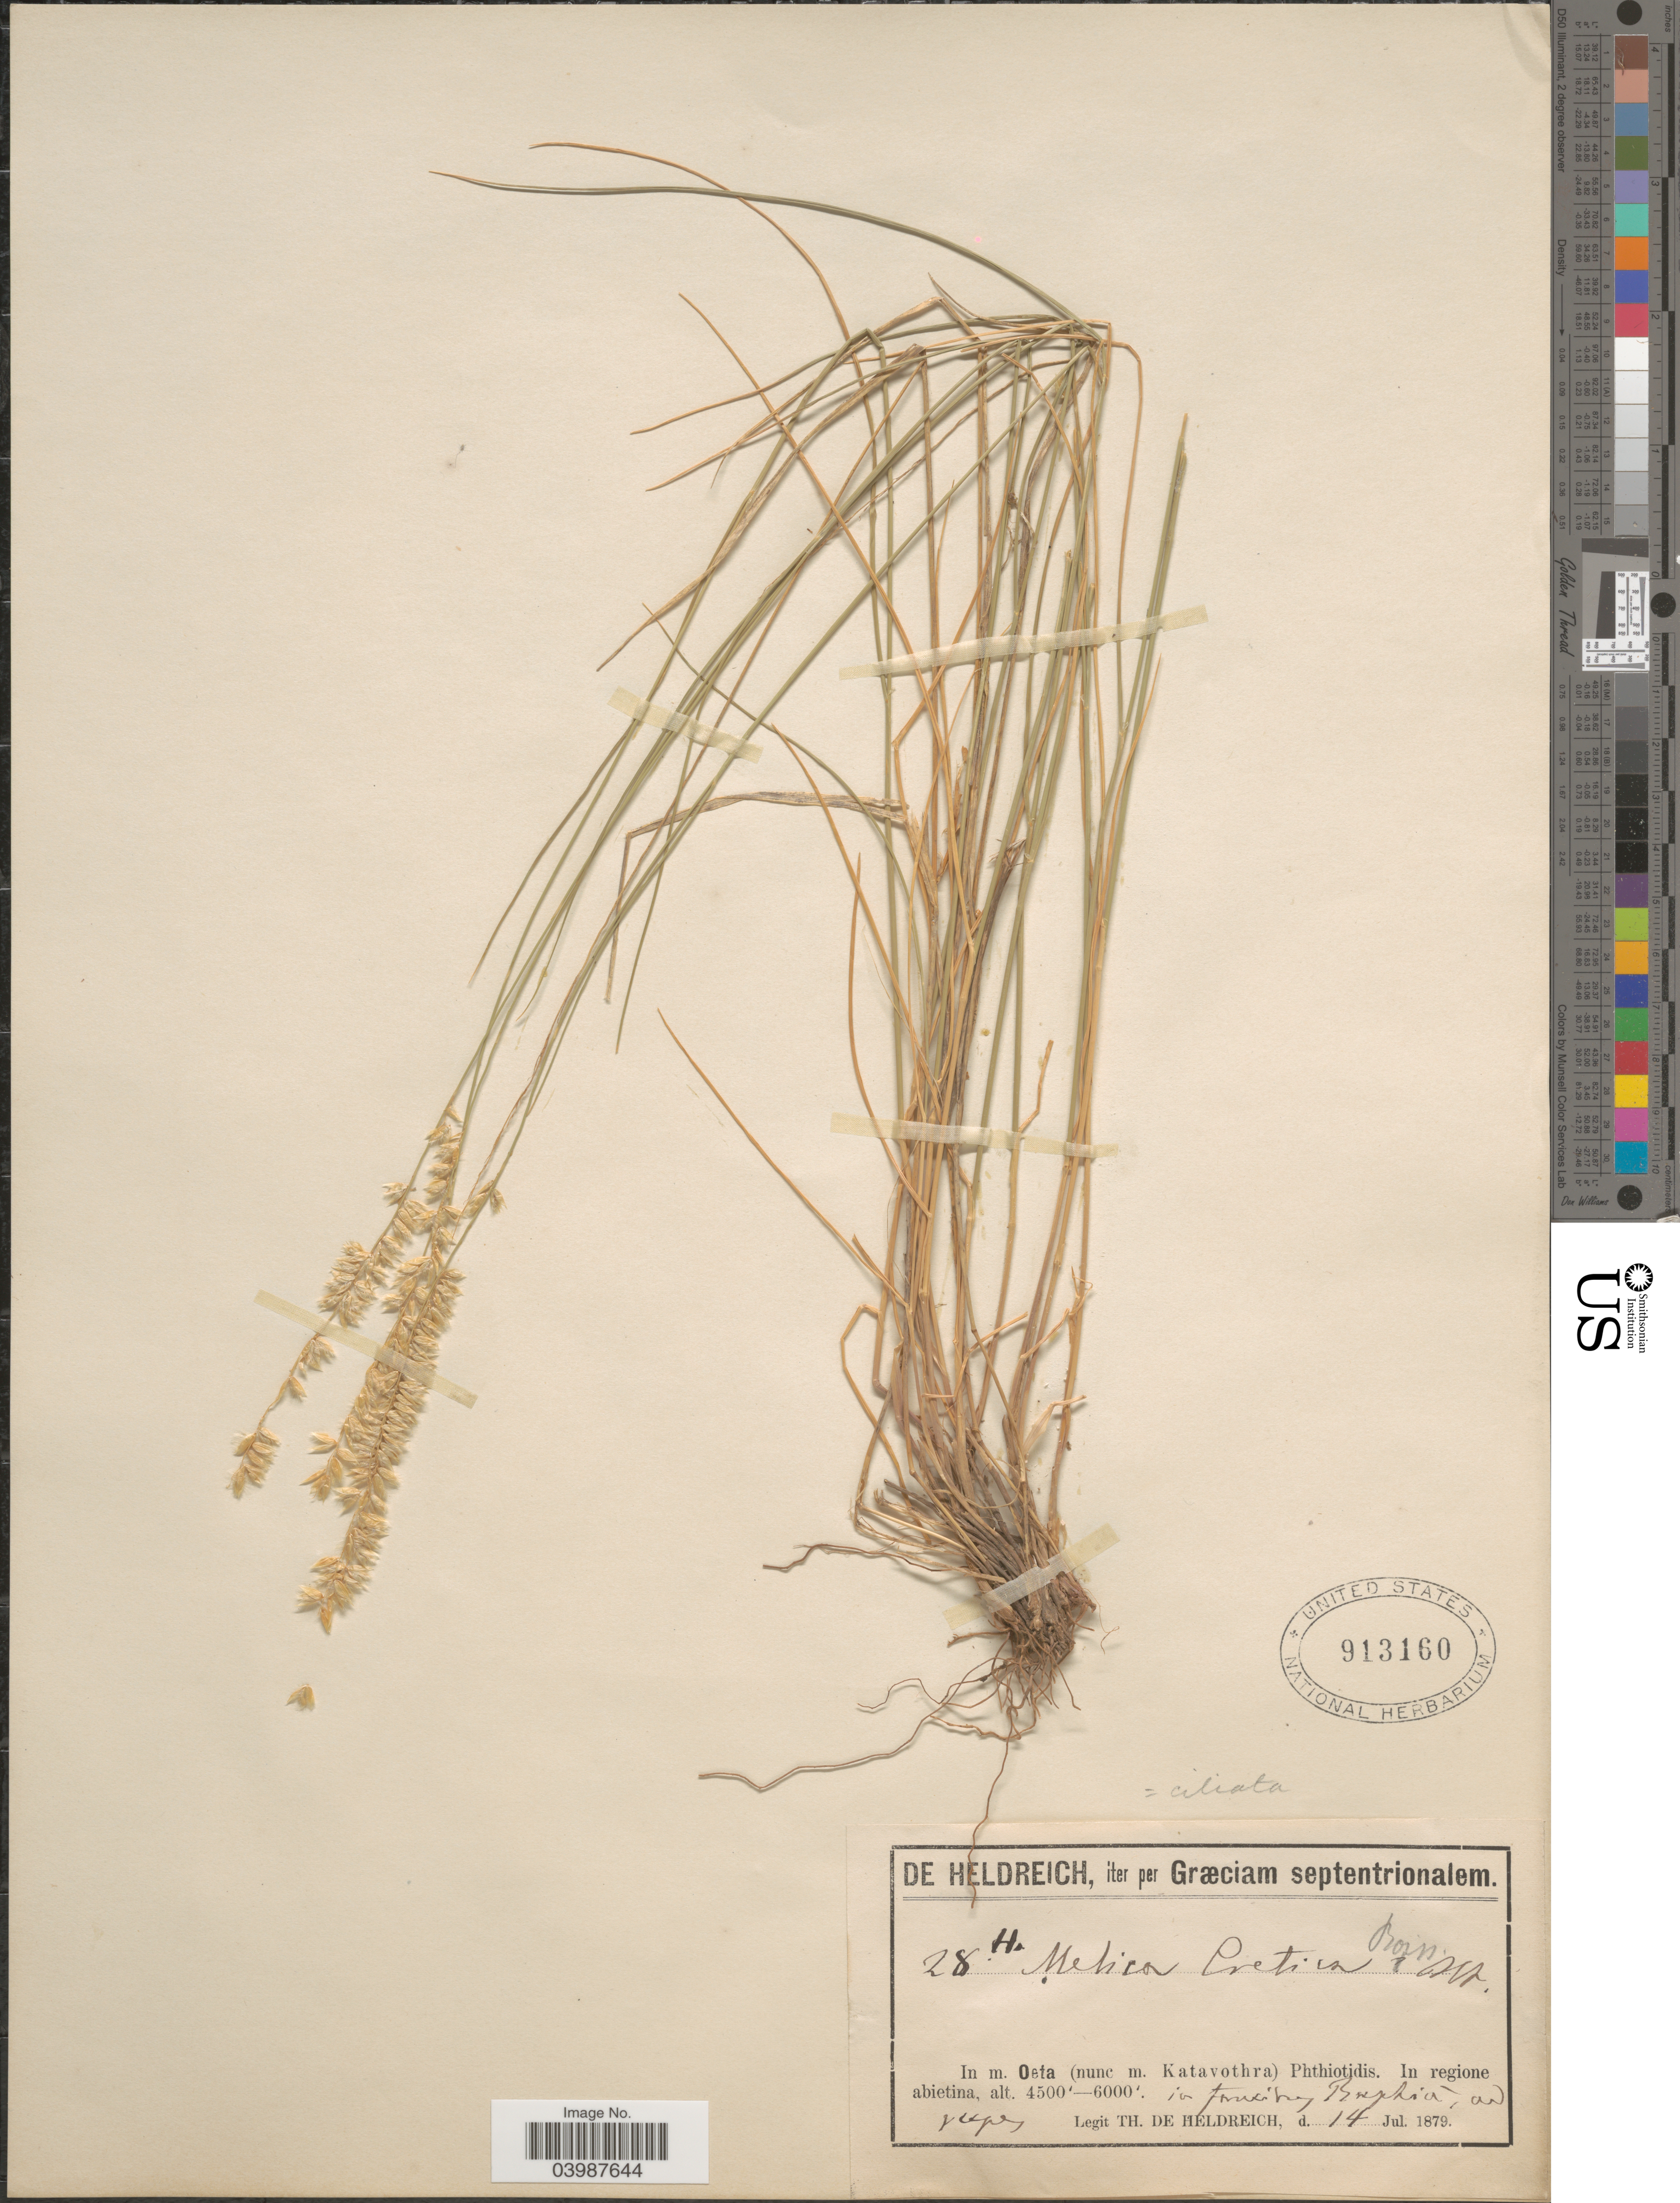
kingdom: Plantae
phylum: Tracheophyta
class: Liliopsida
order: Poales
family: Poaceae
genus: Melica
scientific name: Melica cretica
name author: Boiss. & Heldr.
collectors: T. De Heldreich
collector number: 28H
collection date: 1879-07-14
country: Greece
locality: Iter per Græciam septentrionalem. In m. Oeta (nunc m. Katavothra) Phthiotidis. In regione abietina. In Territory Rogkia, ad prope.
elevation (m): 1372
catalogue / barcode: US 913160